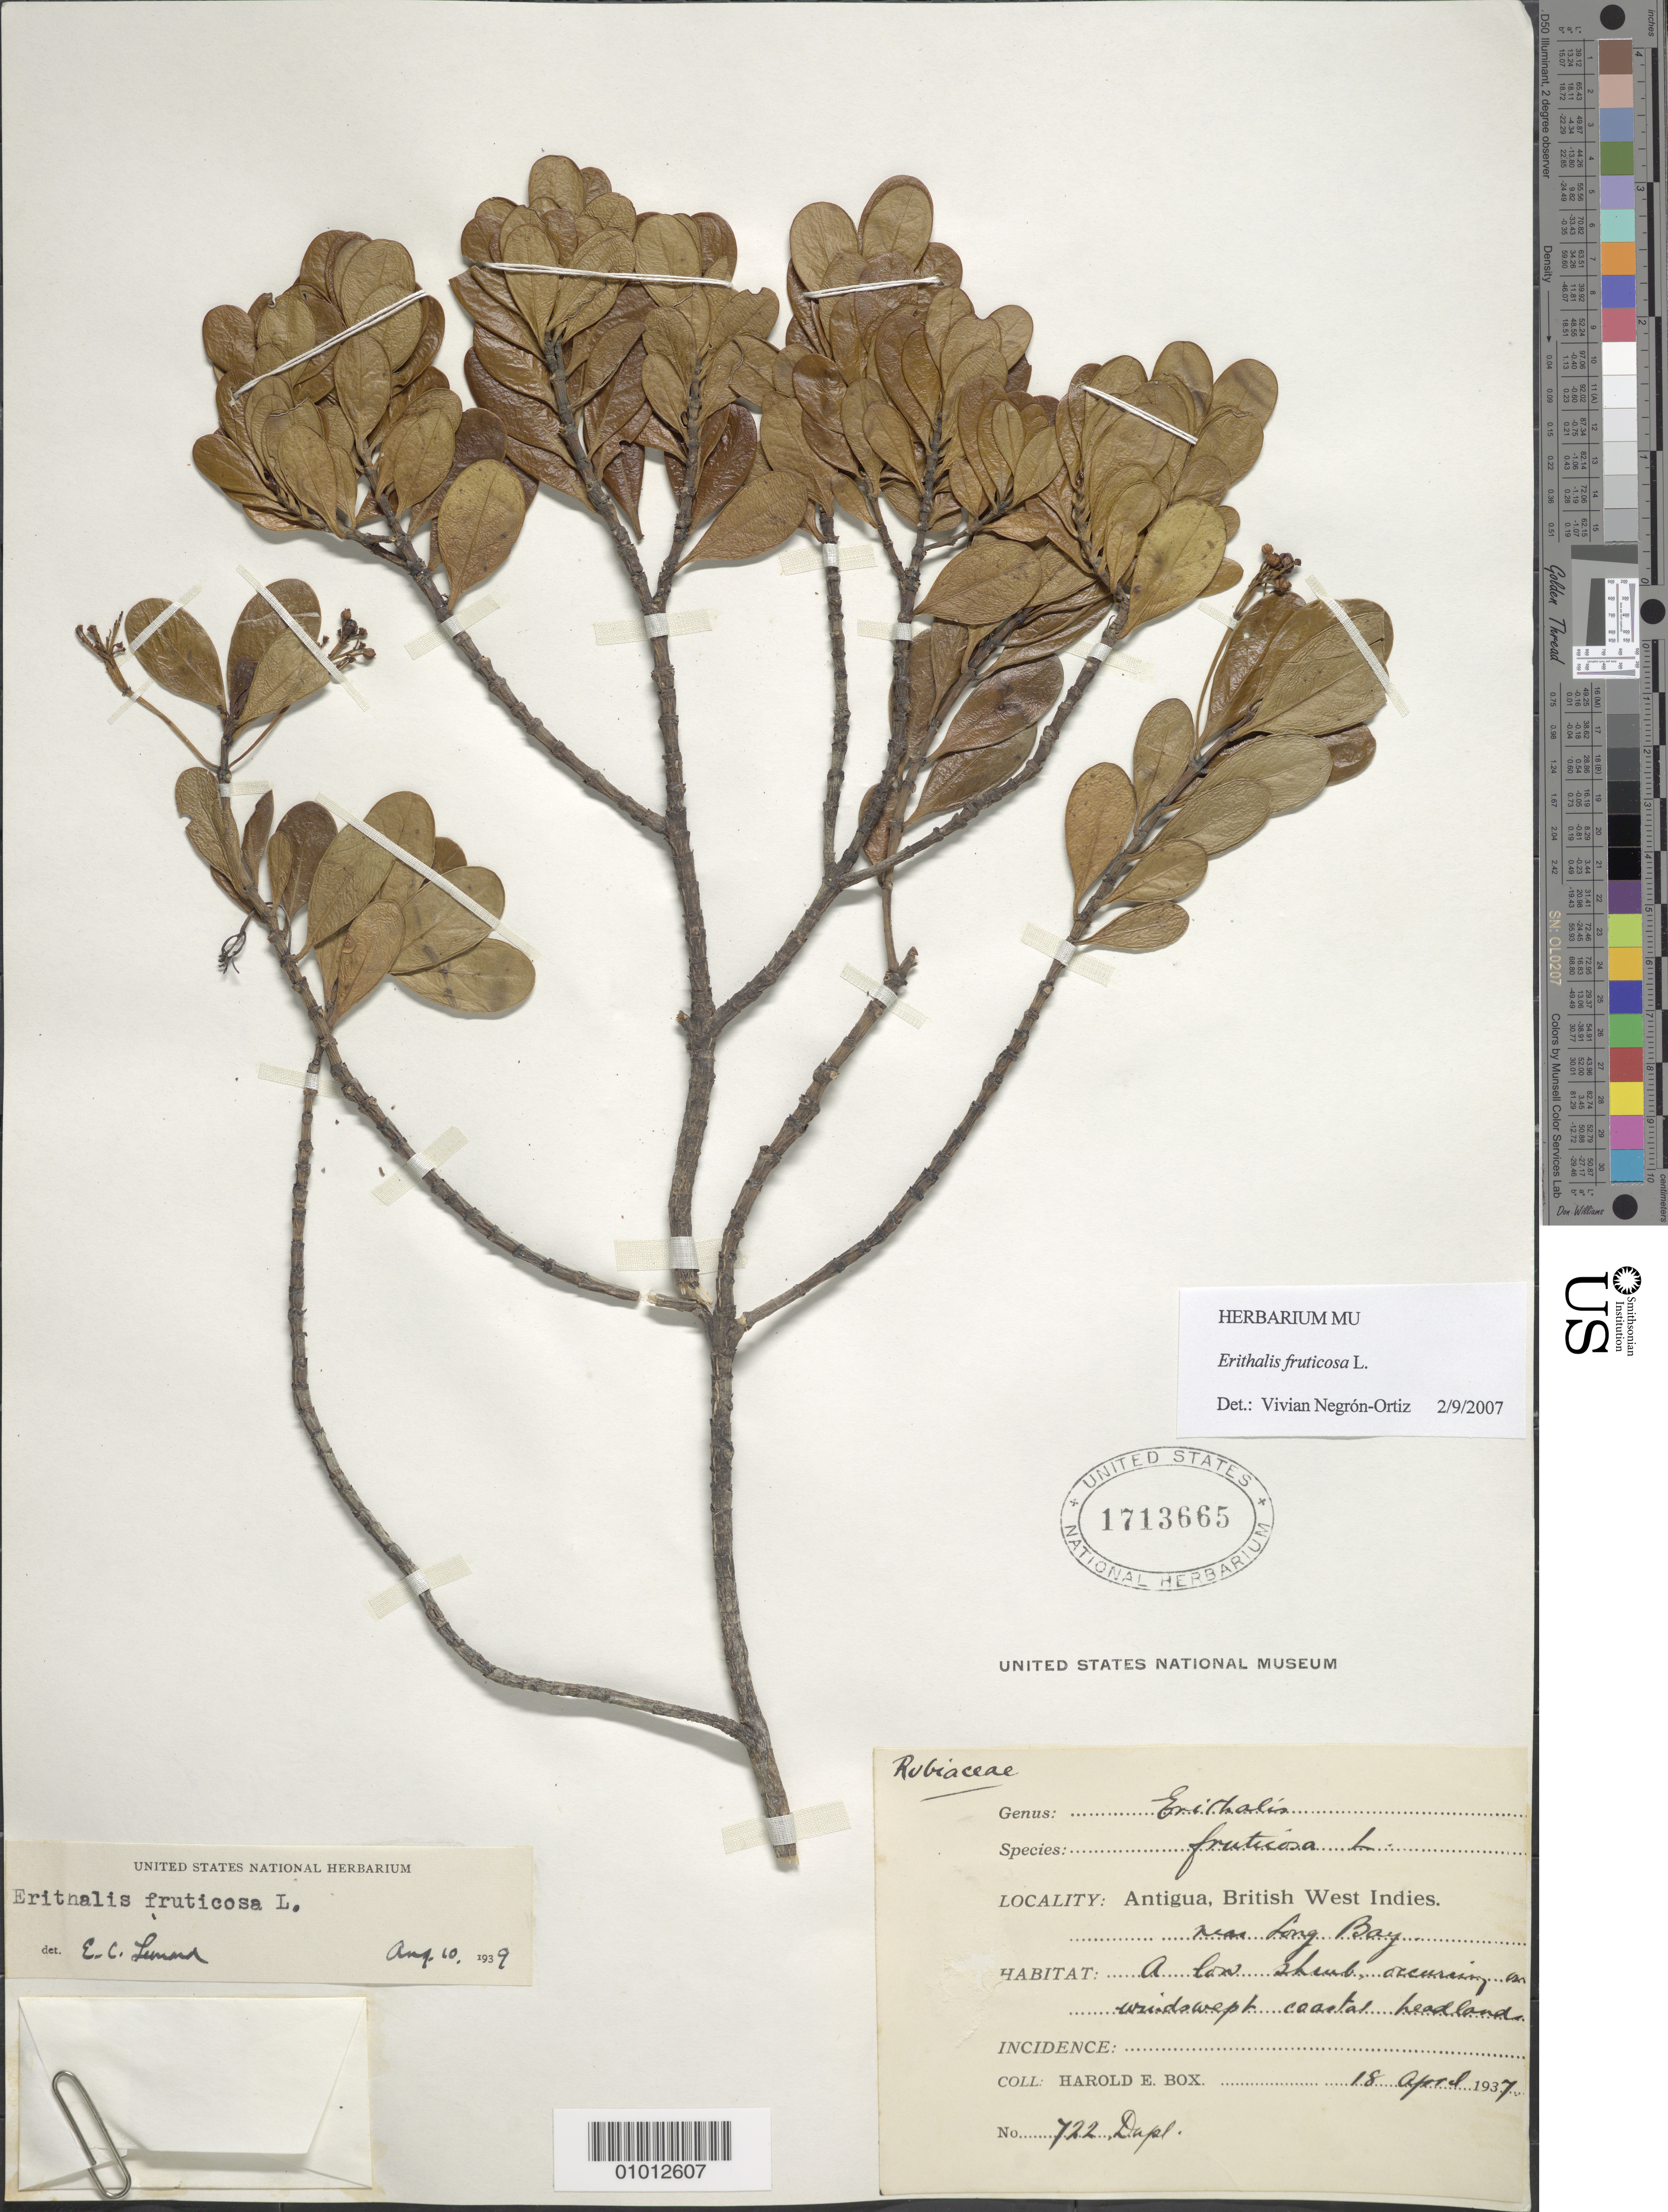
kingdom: Plantae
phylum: Tracheophyta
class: Magnoliopsida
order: Gentianales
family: Rubiaceae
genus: Erithalis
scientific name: Erithalis fruticosa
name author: L.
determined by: Negrón-Ortiz, V.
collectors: H. E. Box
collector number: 722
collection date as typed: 18 Apr 1937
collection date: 1937-04-18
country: Antigua and Barbuda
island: Antigua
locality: Near Long Bay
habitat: Occurring on windswept coastal headlands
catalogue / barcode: US 1713665